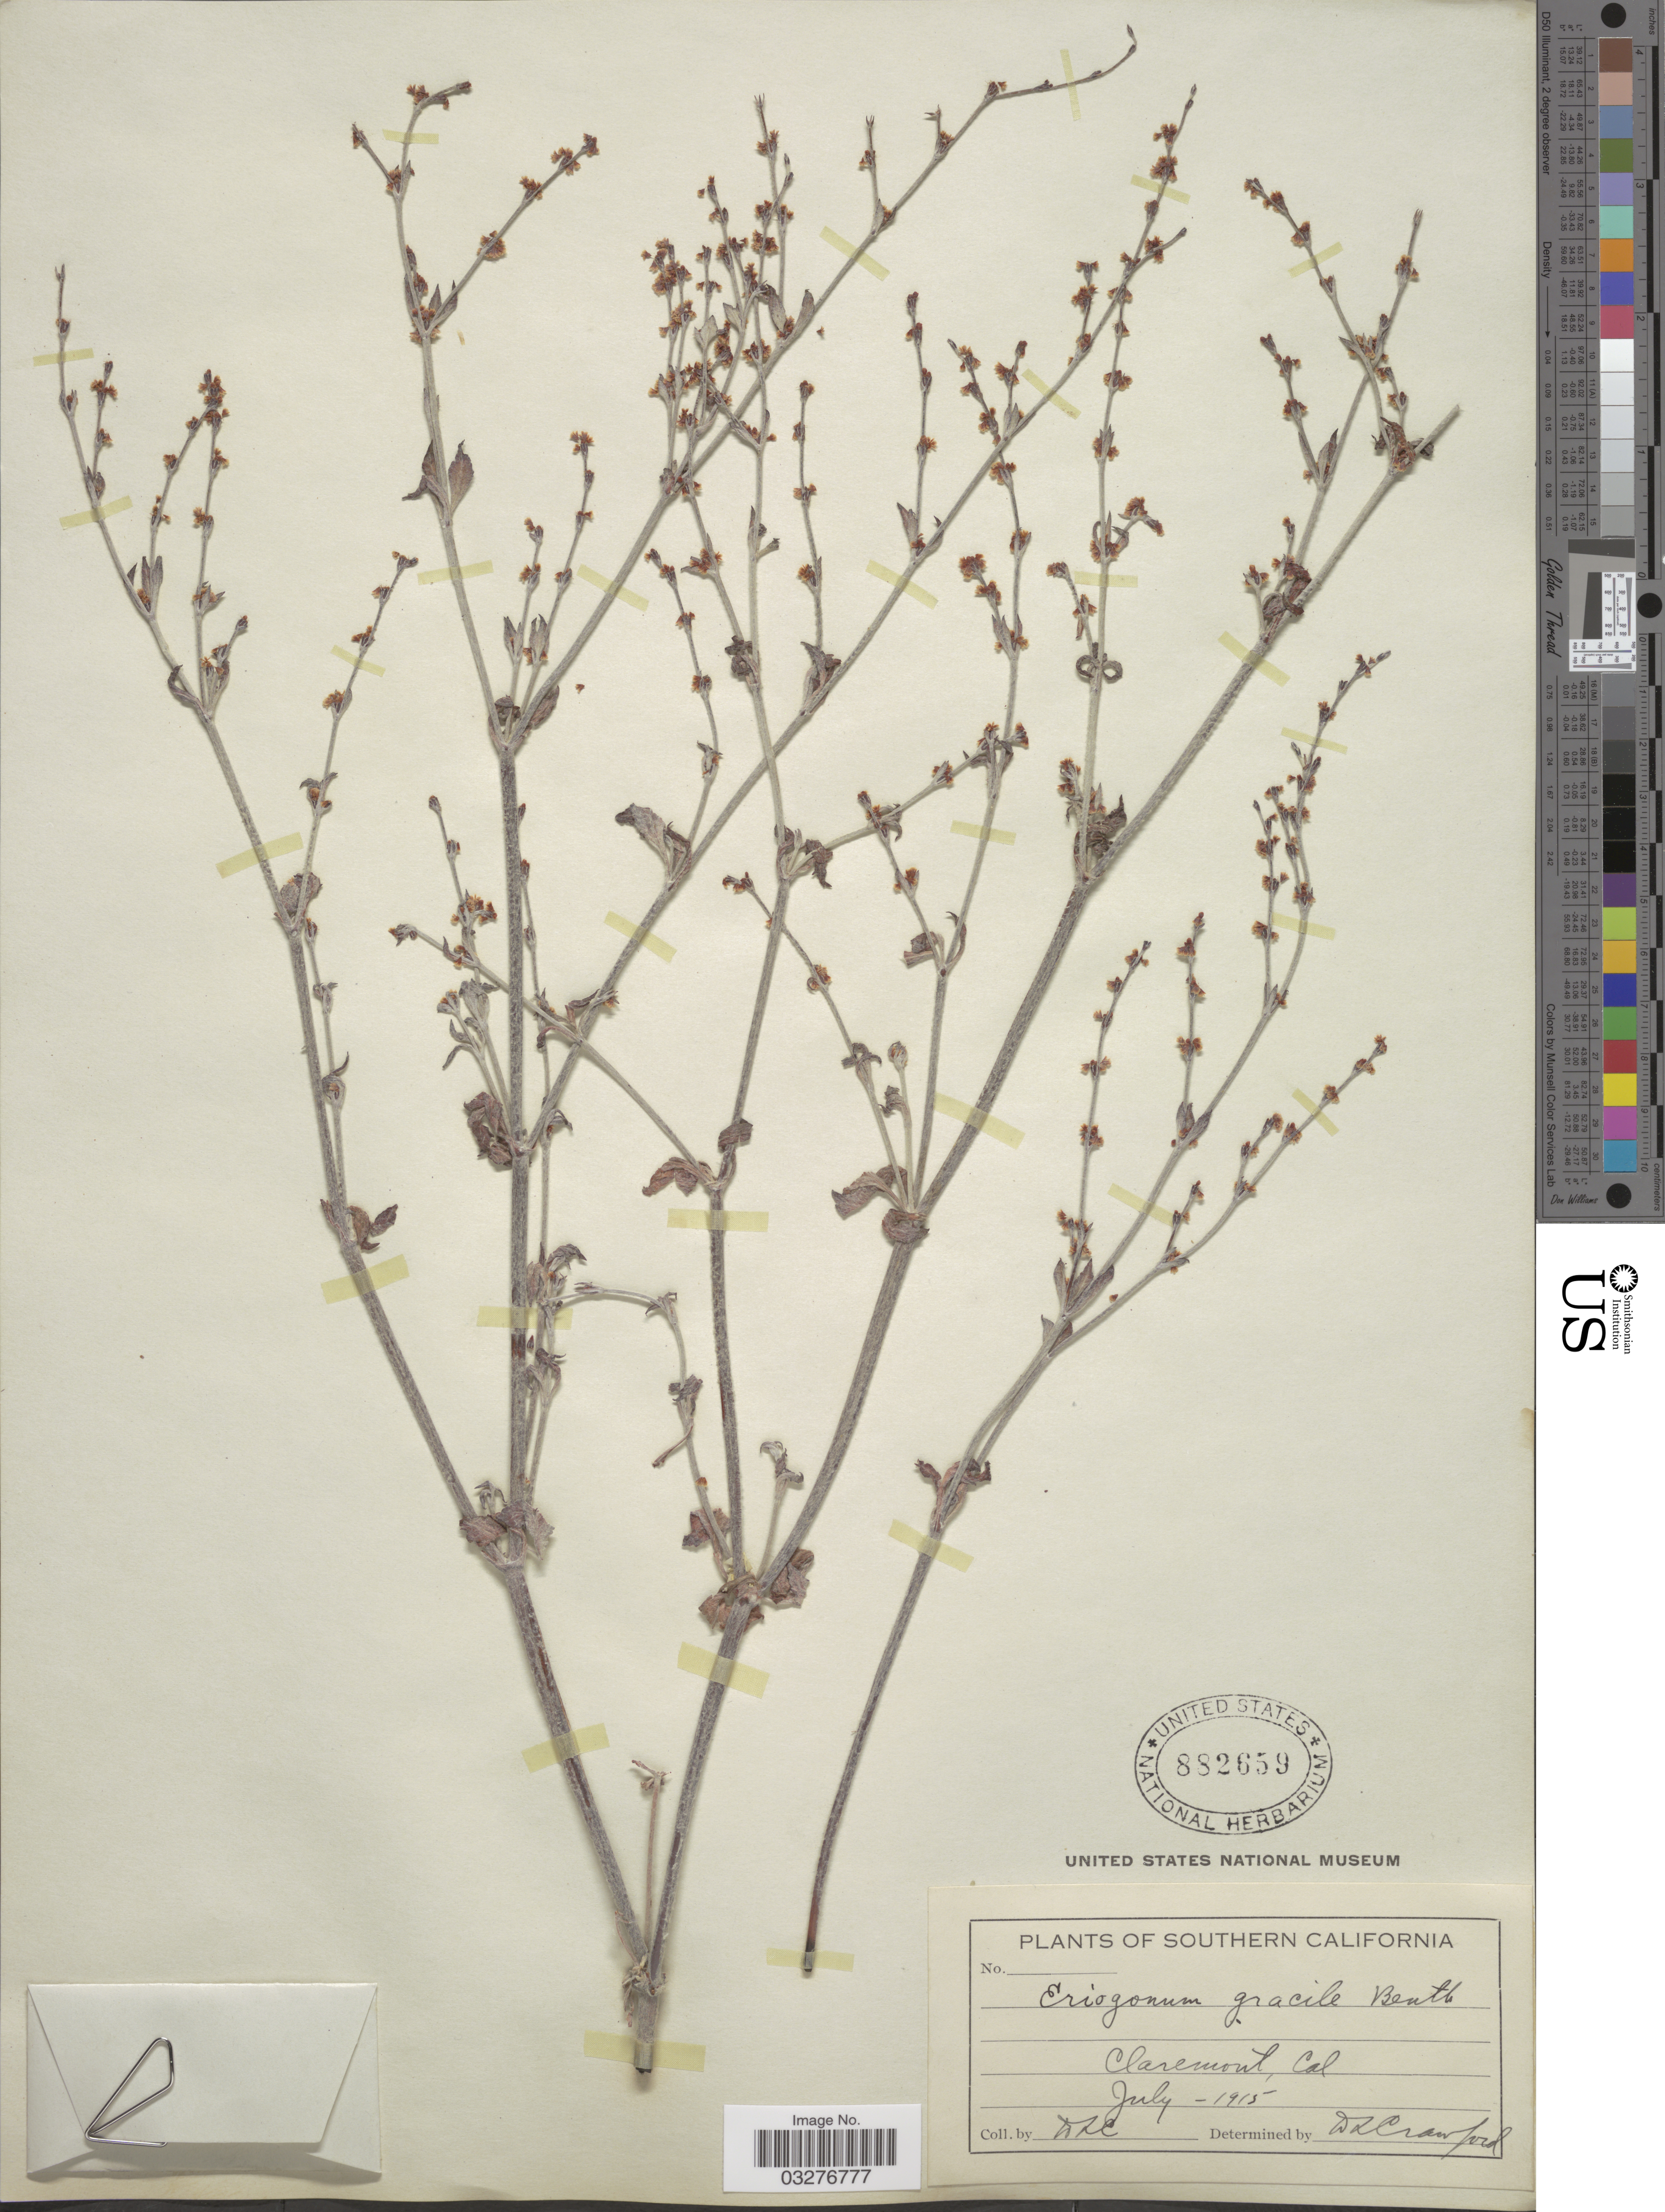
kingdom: Plantae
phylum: Tracheophyta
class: Magnoliopsida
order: Caryophyllales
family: Polygonaceae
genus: Eriogonum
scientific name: Eriogonum gracile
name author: Benth.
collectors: D. L. Crawford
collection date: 1915-07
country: United States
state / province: California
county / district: Los Angeles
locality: Southern California. Claremont, Cal.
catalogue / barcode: US 882659